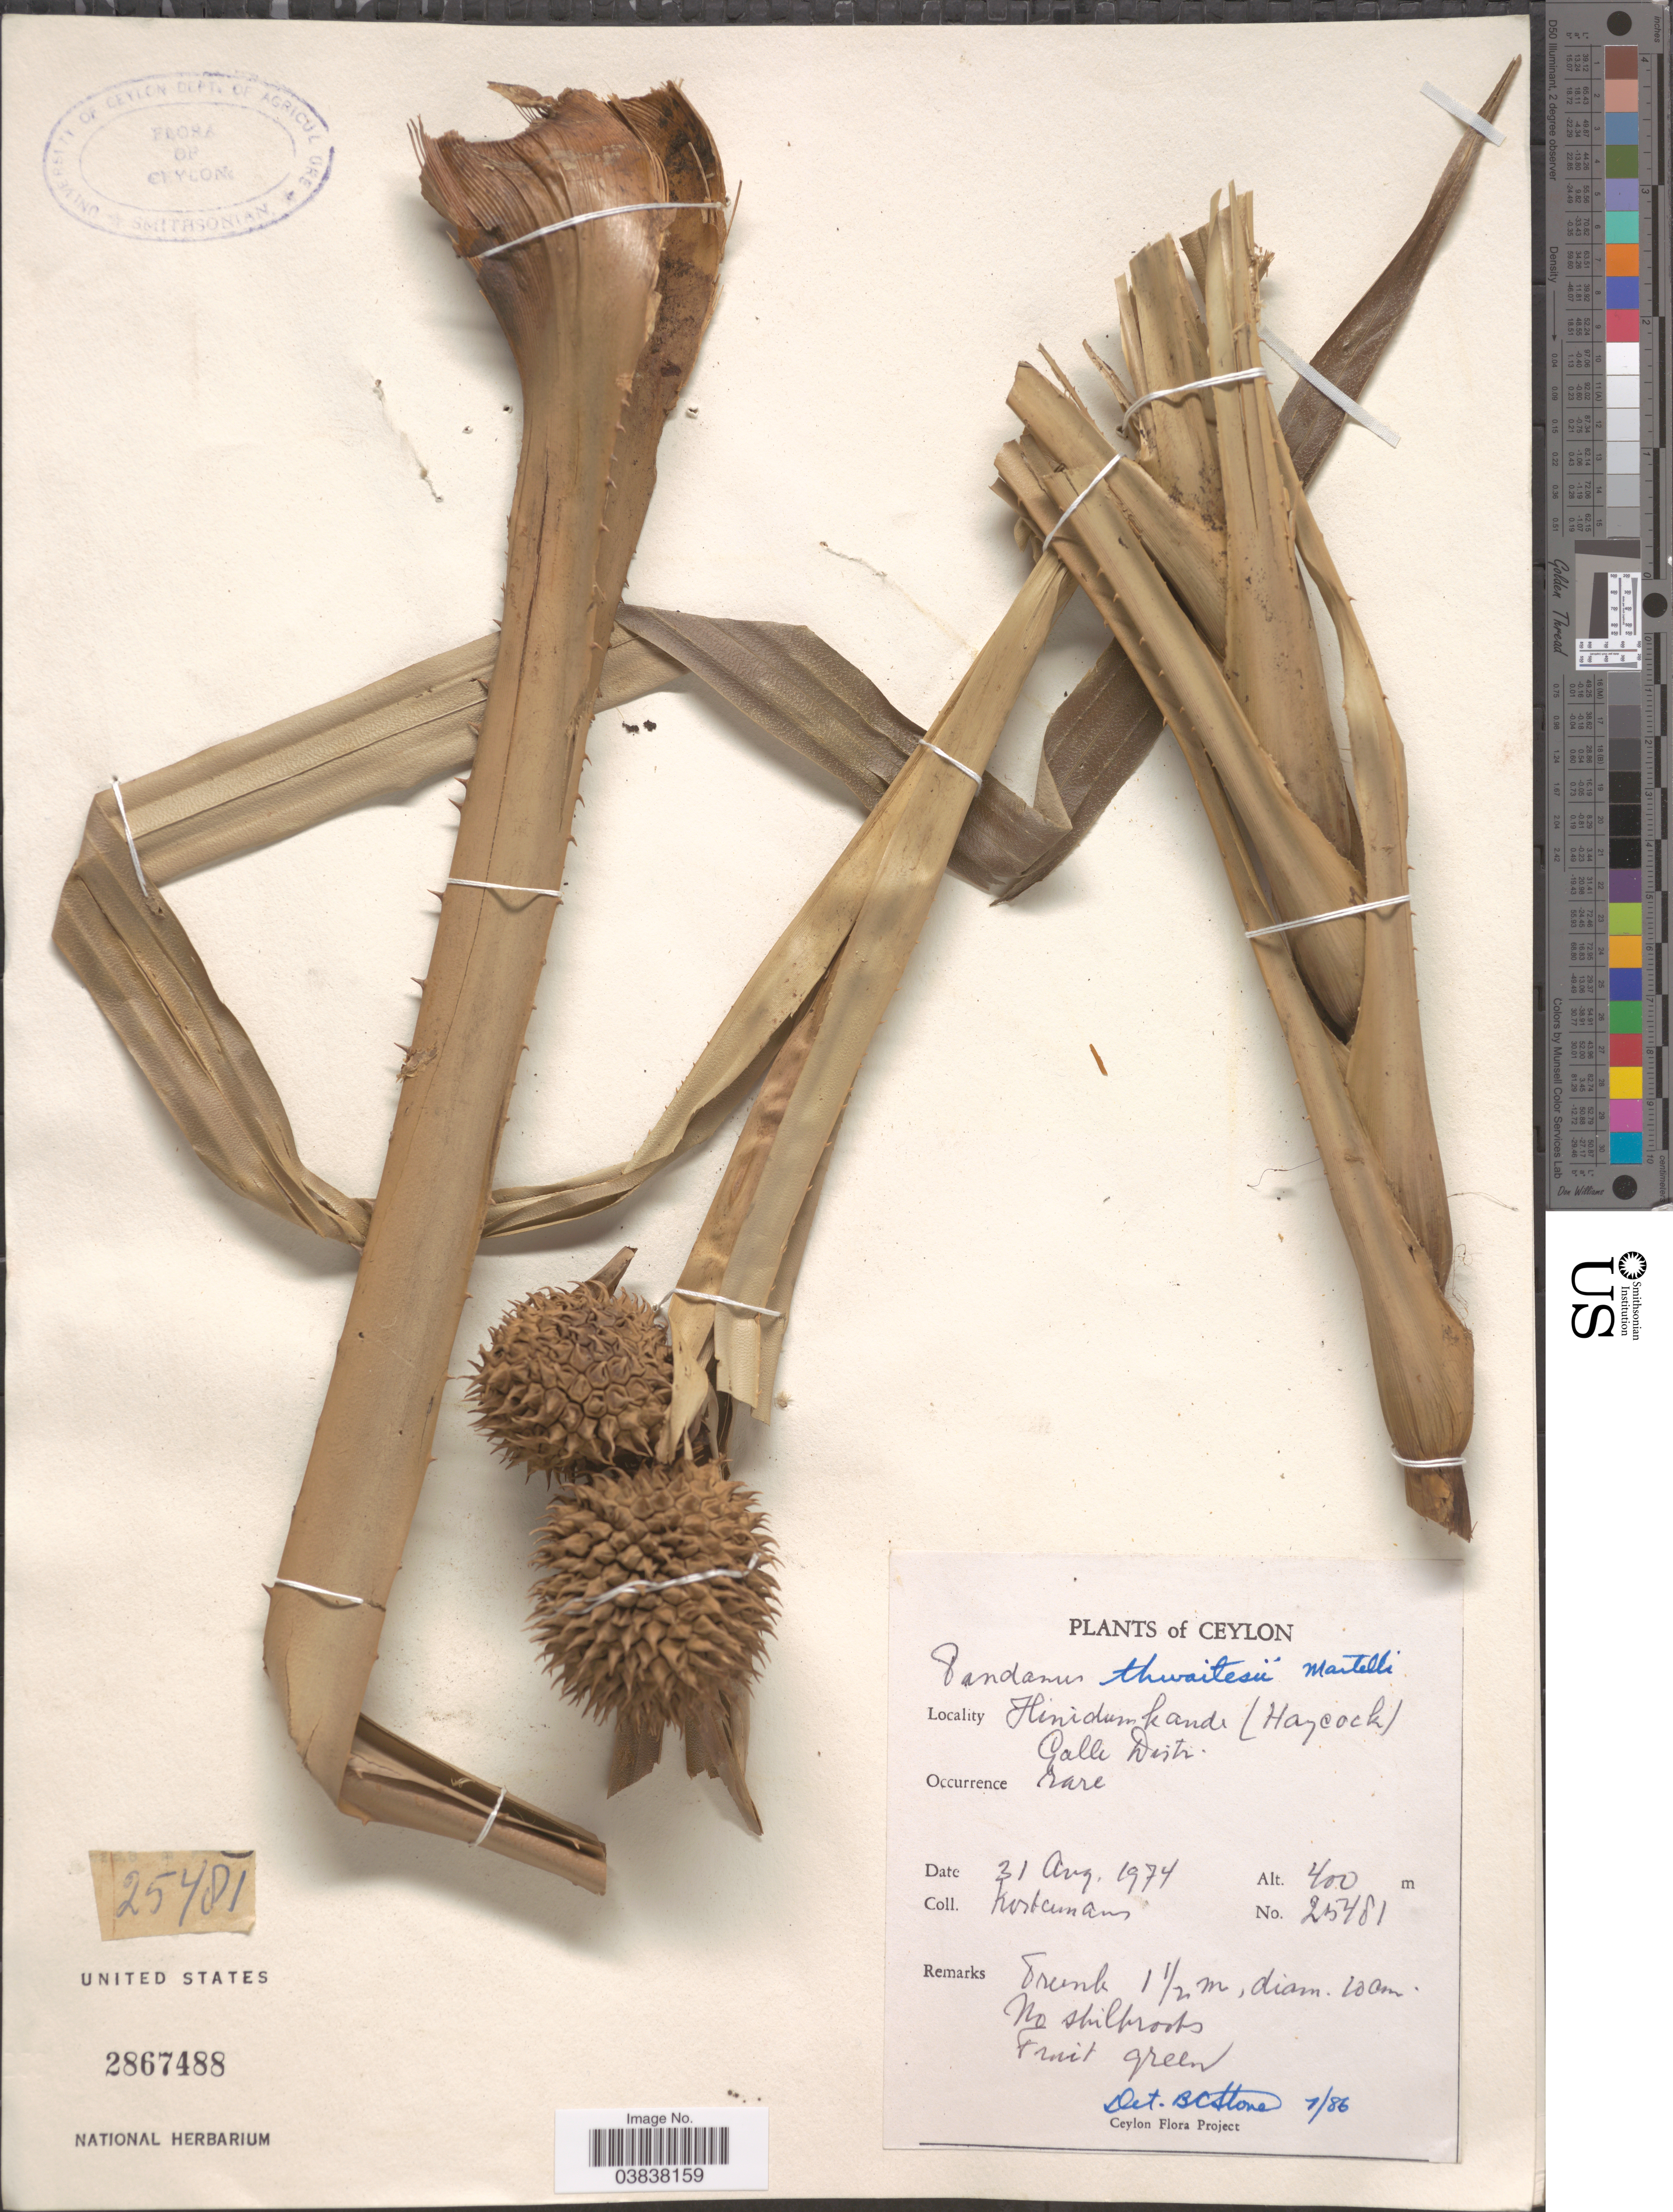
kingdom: Plantae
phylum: Tracheophyta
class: Liliopsida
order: Pandanales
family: Pandanaceae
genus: Pandanus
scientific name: Pandanus thwaitesii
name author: Martelli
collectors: Kostermans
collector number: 25481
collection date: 1974-08-31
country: Sri Lanka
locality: Ceylon. Hinidumkandi (Haycock). Galle Distr.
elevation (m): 400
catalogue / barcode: US 2867488